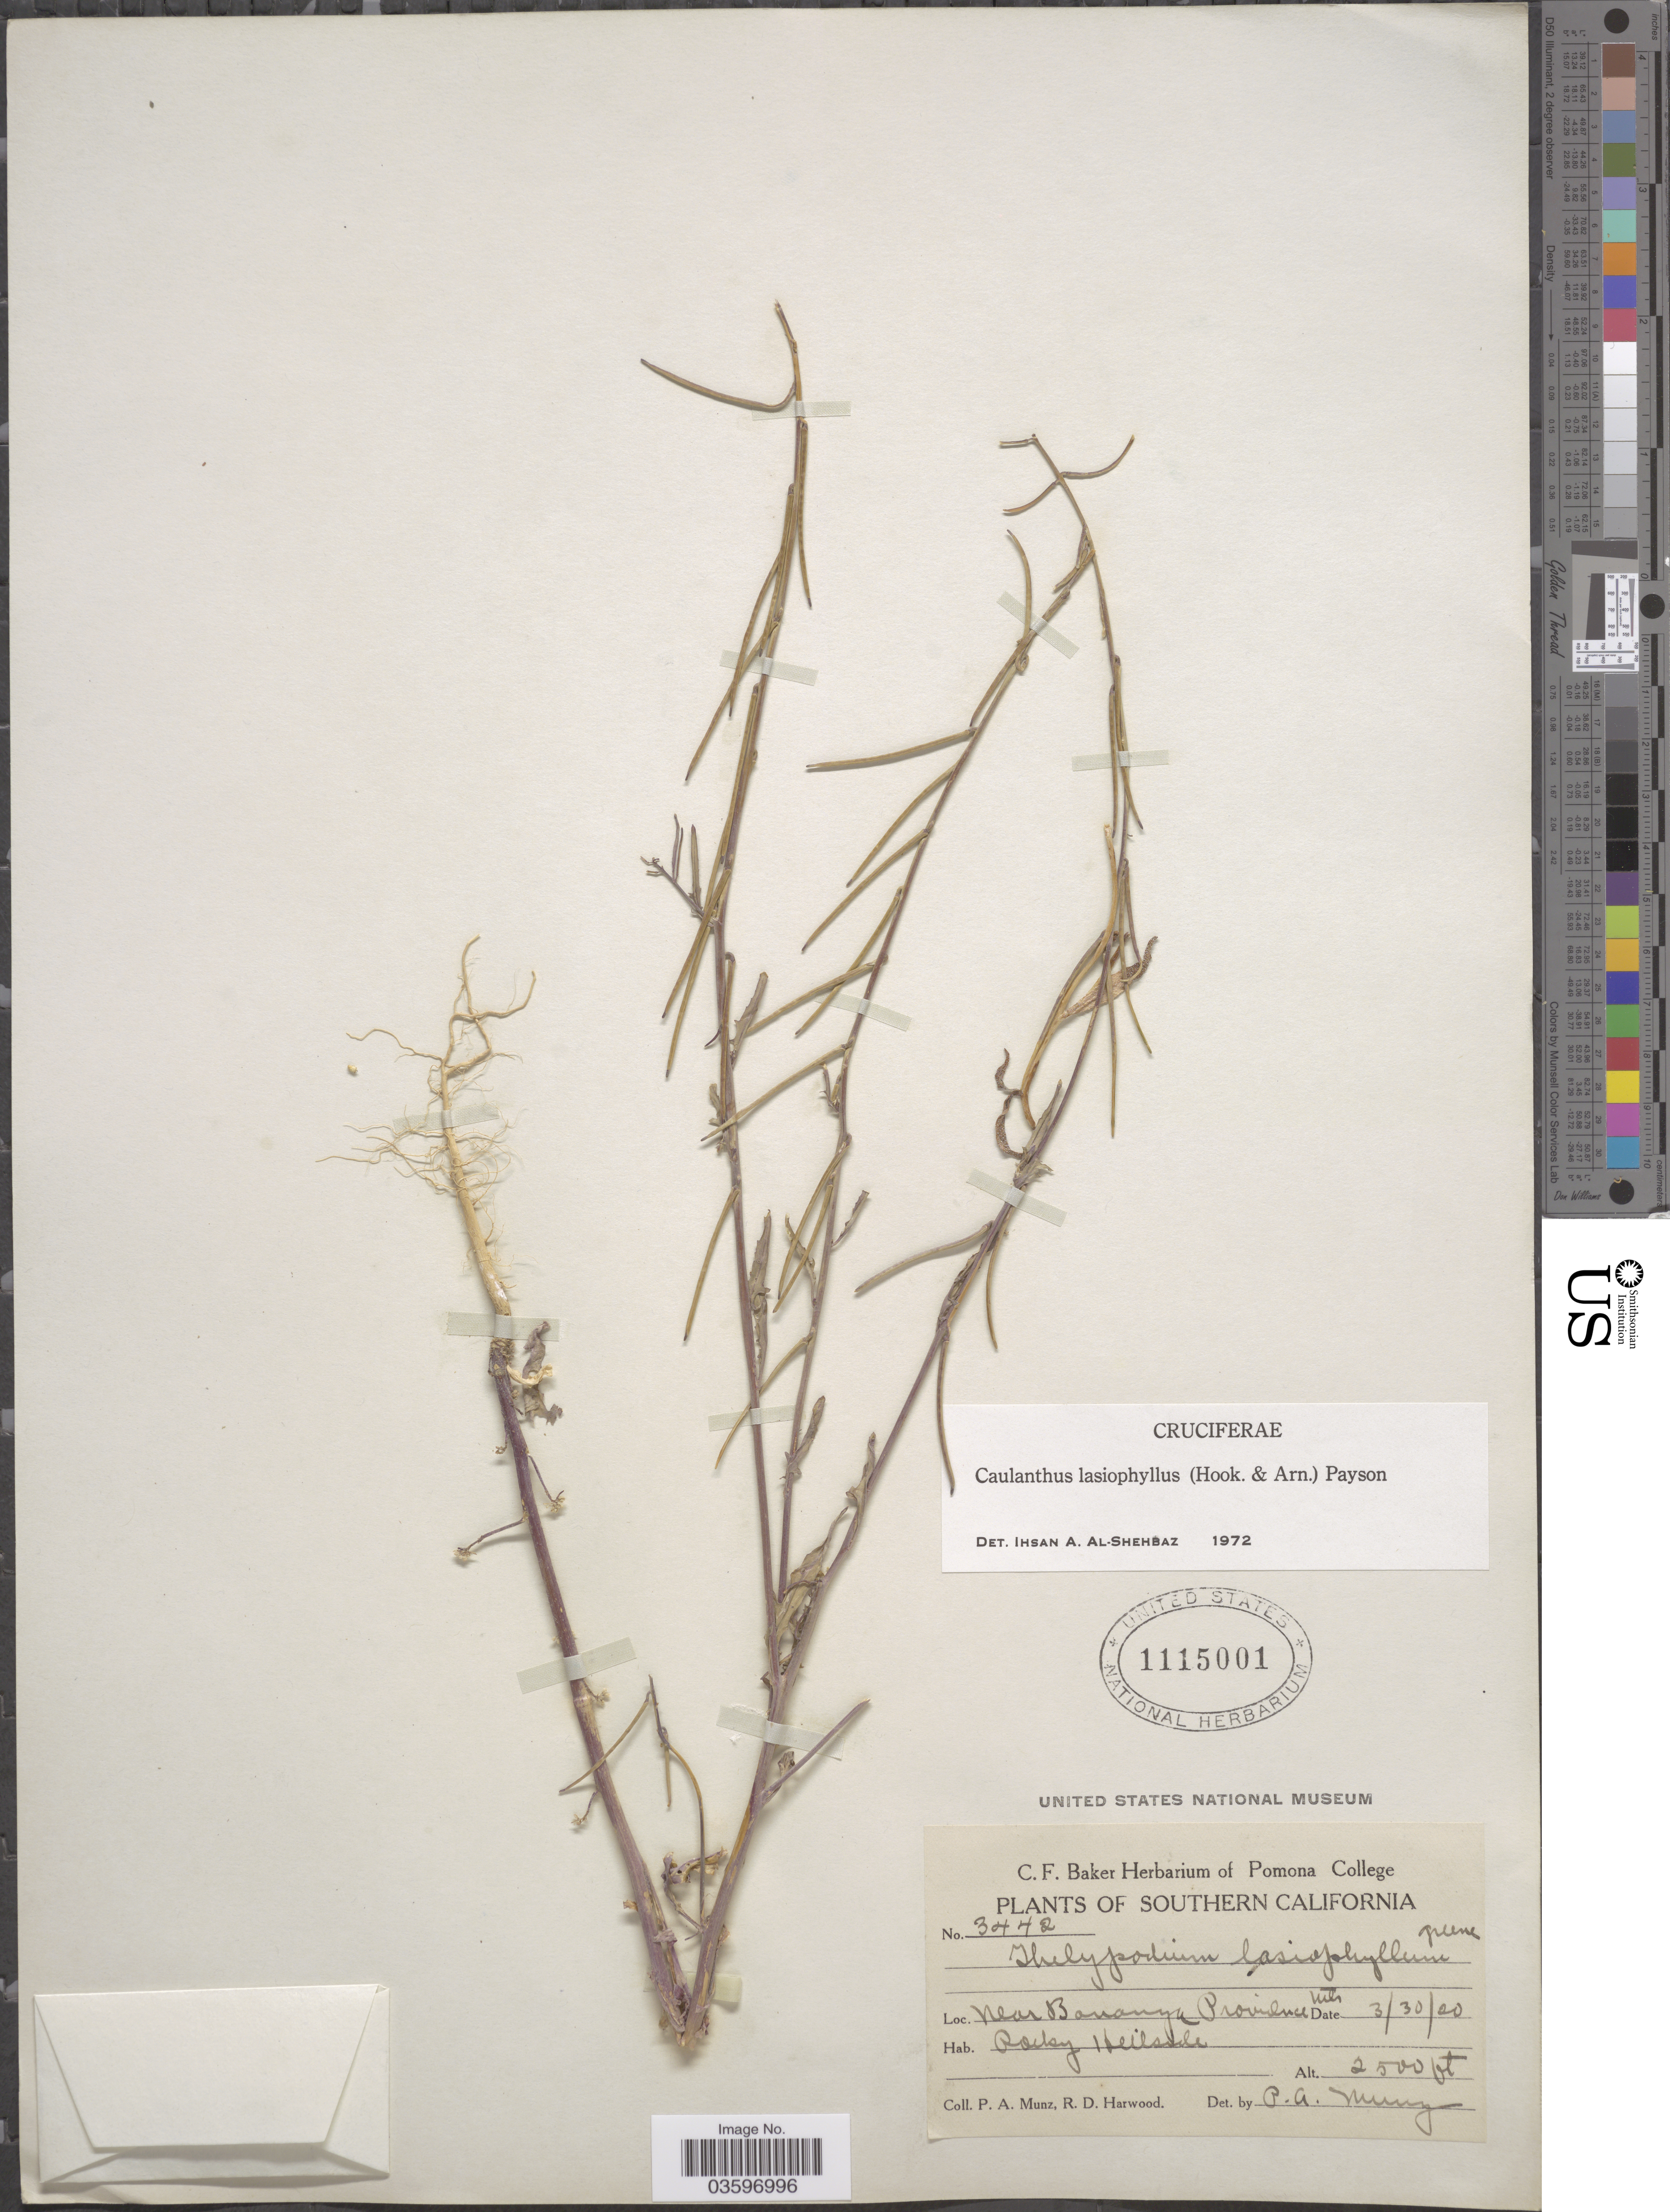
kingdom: Plantae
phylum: Tracheophyta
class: Magnoliopsida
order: Brassicales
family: Brassicaceae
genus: Caulanthus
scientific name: Caulanthus lasiophyllus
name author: (Hook. & Arn.) Payson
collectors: P. A. Munz & R. Harwood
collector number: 3442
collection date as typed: Transcribed d/m/y: 30/3/20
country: United States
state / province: California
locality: Southern California. Near Bonanza Providence Mts.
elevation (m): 762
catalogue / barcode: US 1115001